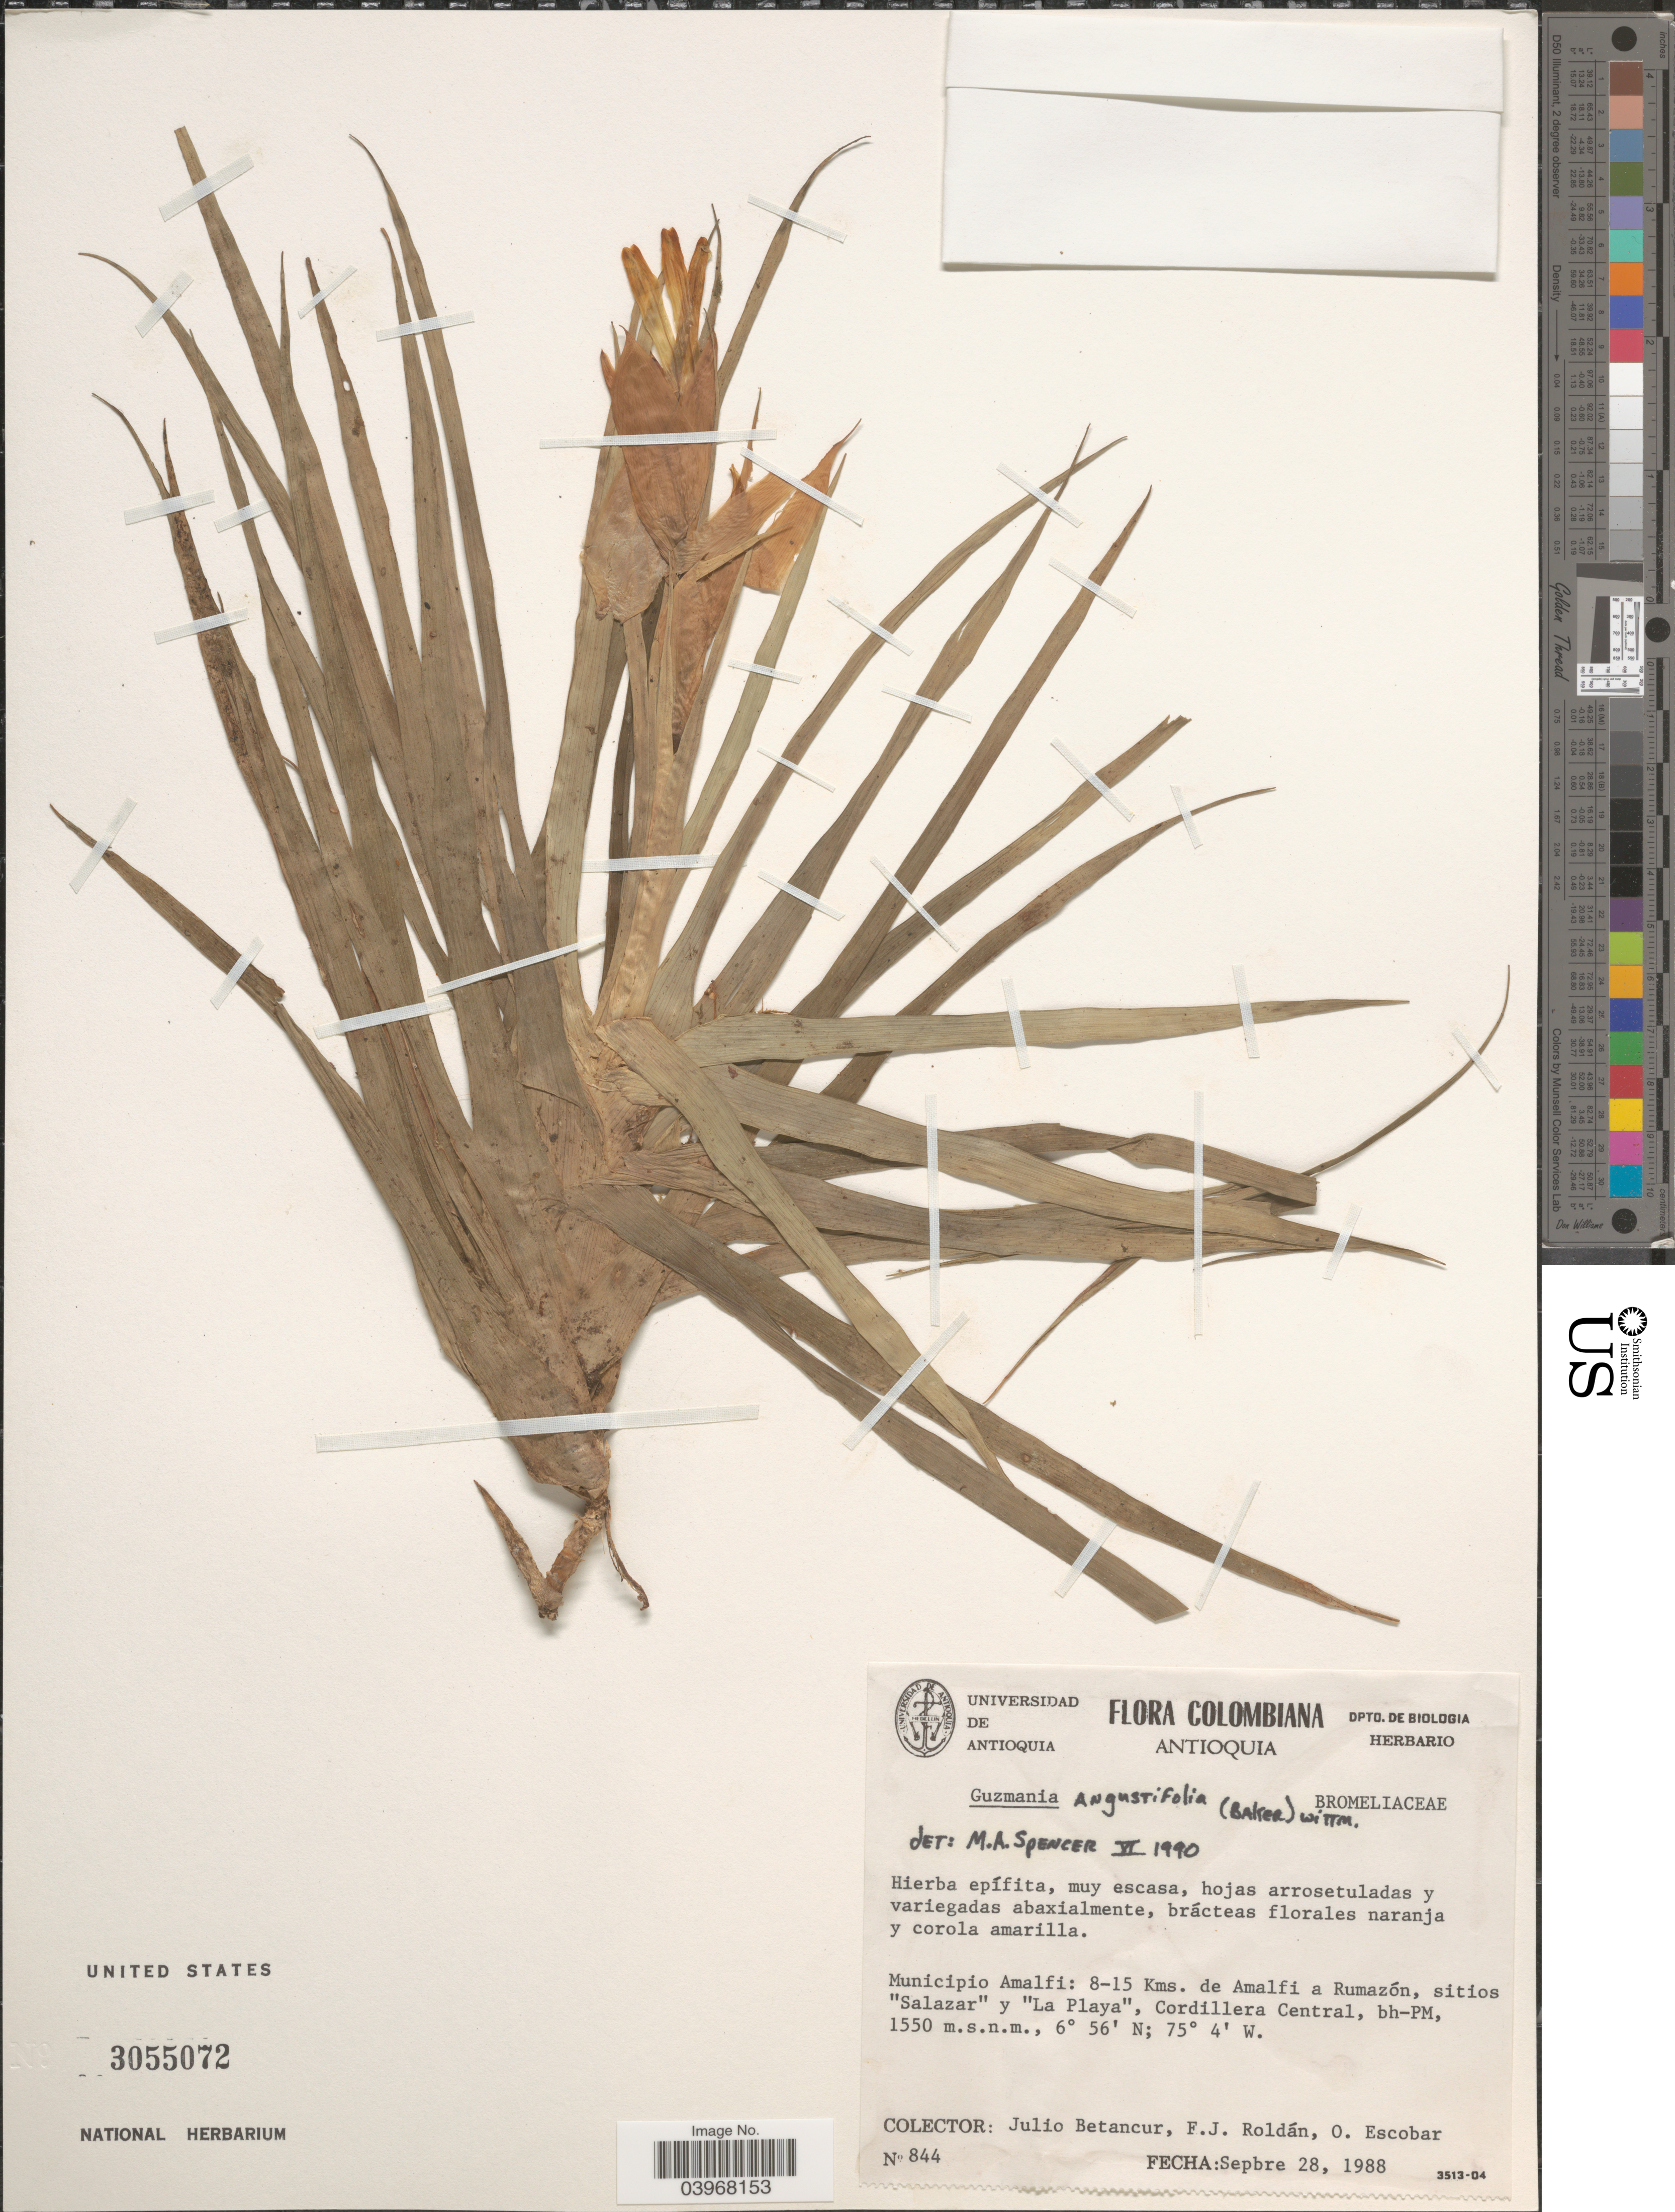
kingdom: Plantae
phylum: Tracheophyta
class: Liliopsida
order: Poales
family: Bromeliaceae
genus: Guzmania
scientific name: Guzmania angustifolia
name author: (Baker) Wittm.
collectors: J. Betancur, F. J. Roldán & O. Escobar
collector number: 844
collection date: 1988-09-28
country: Colombia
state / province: Antioquia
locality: Municipio Amalfi: 8-15 Kms. de Amalfi a Rumazón, sitios "Salazar" y "La Playa", Cordillera Central.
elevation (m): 1550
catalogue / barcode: US 3055072